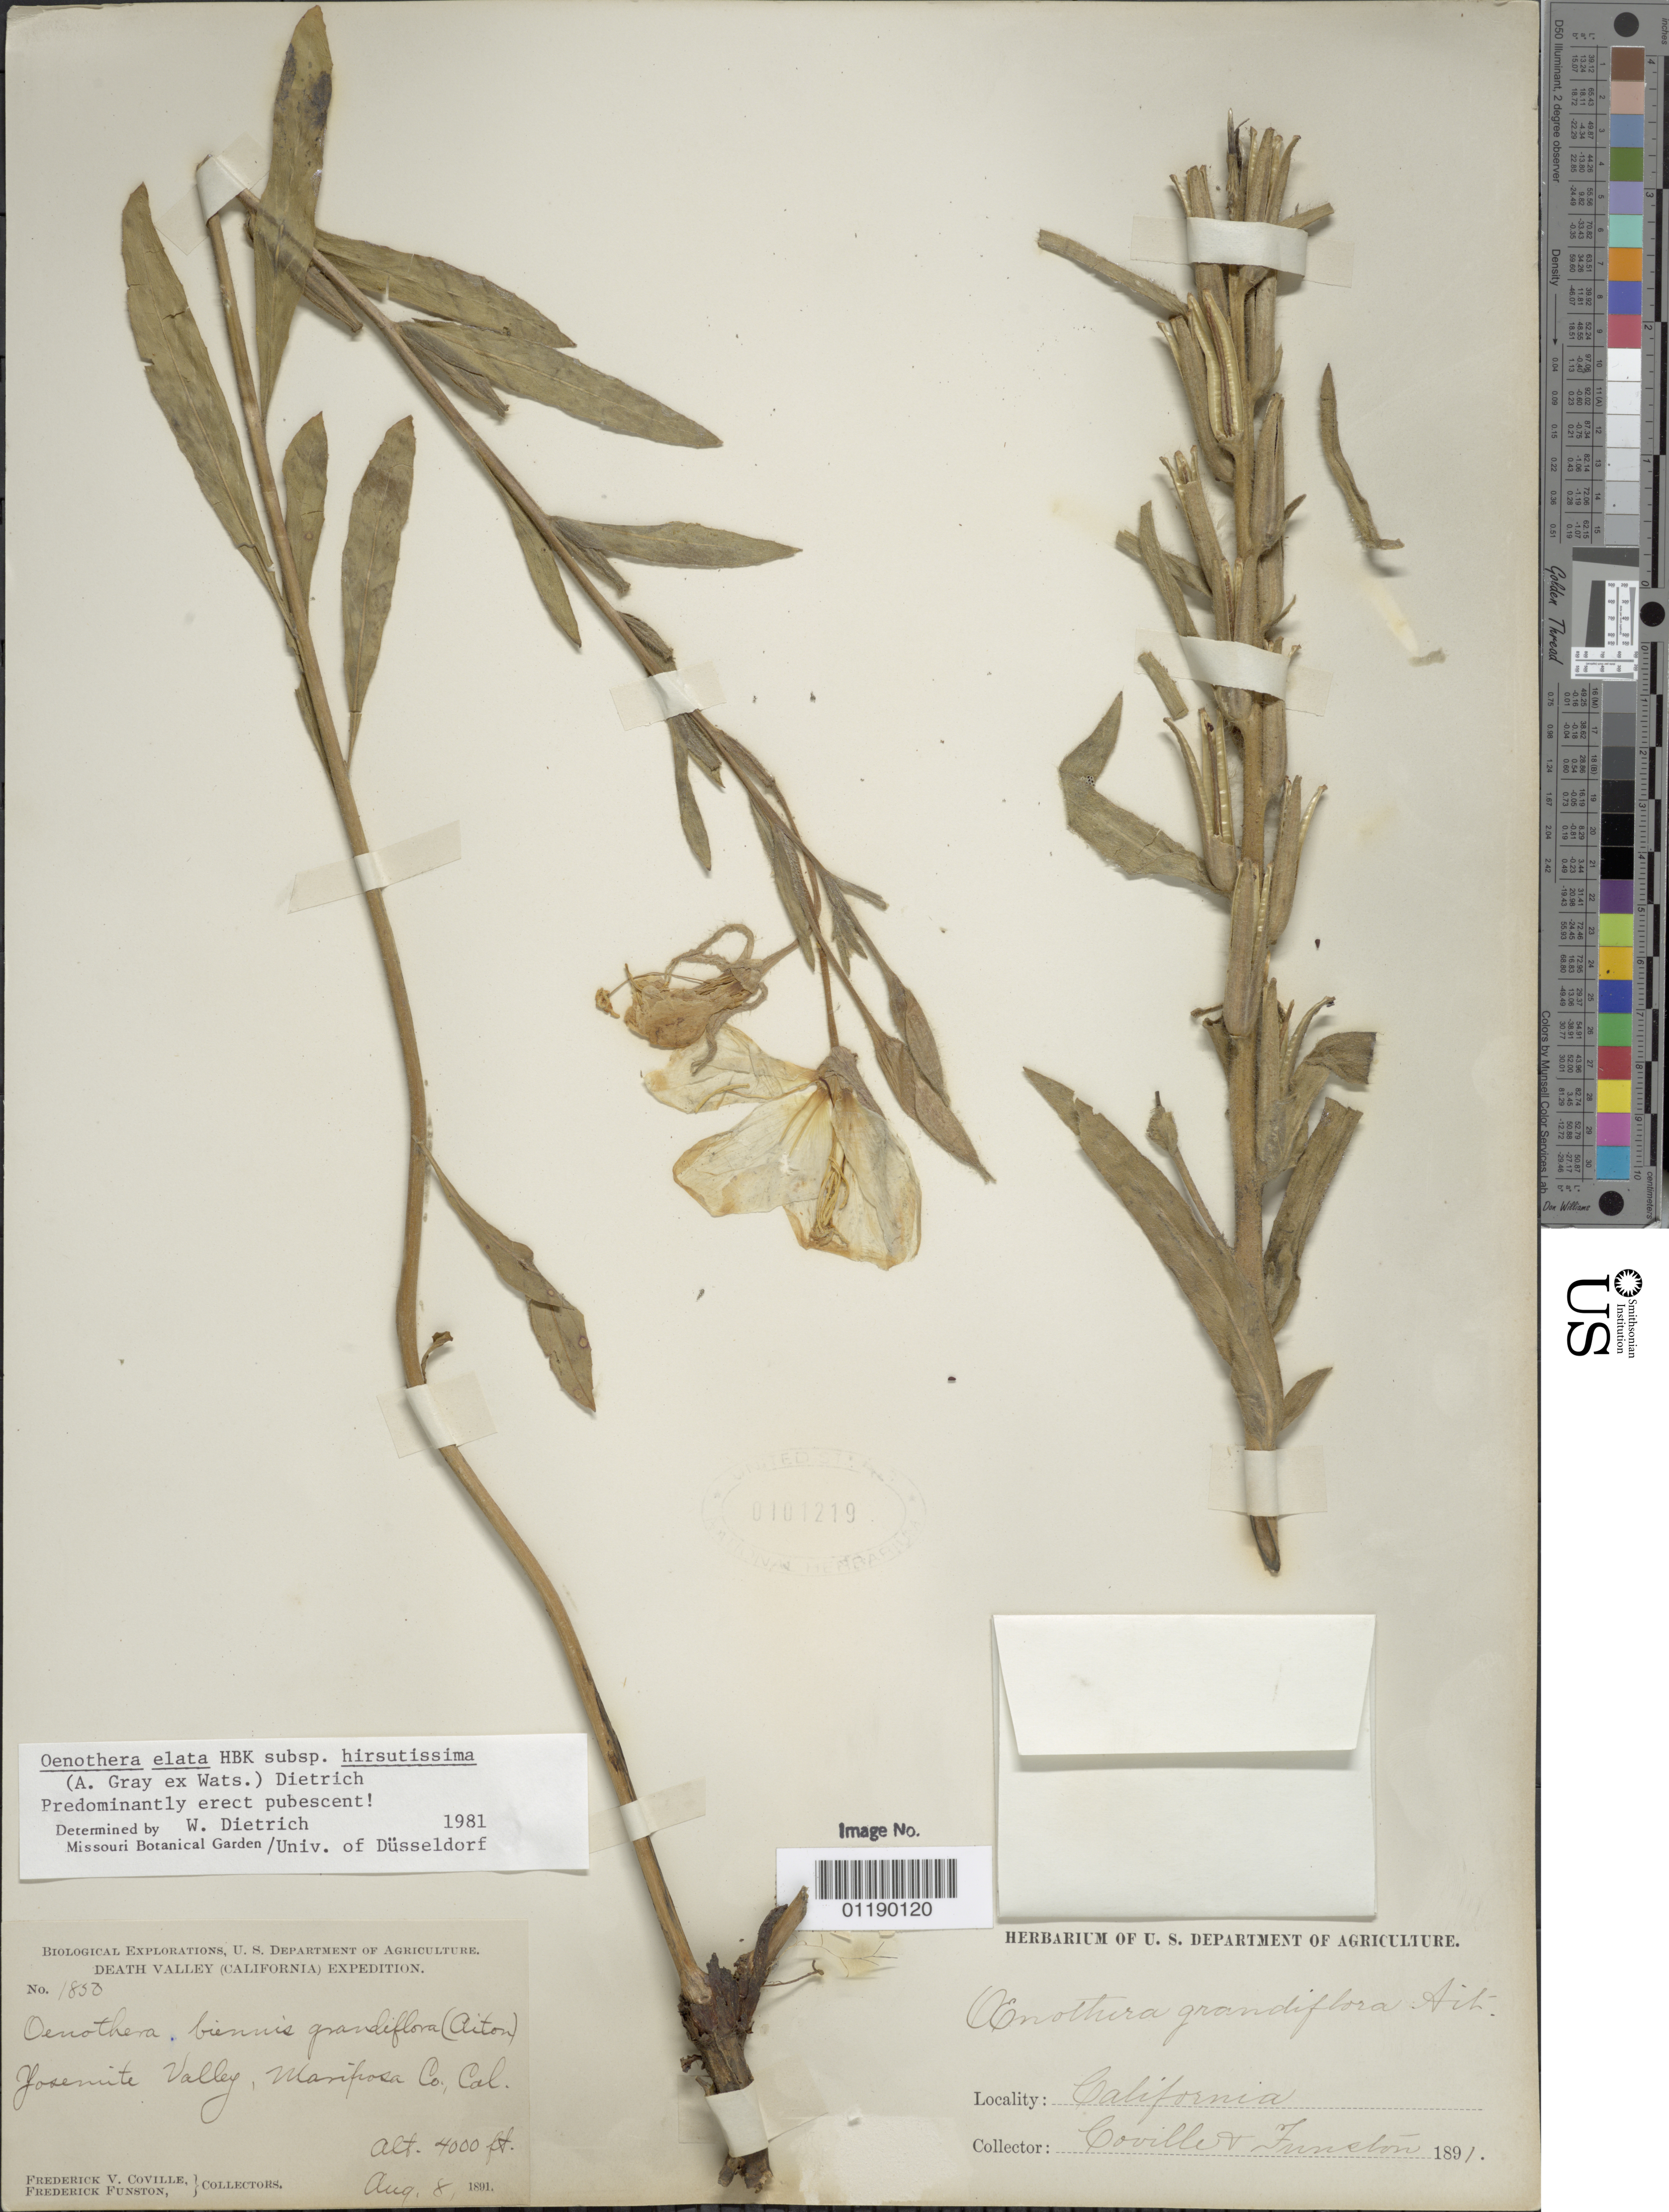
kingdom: Plantae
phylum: Tracheophyta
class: Magnoliopsida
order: Myrtales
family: Onagraceae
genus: Oenothera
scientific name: Oenothera elata subsp. hirsutissima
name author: (A. Gray ex S. Watson) W. Dietr.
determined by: Dietrich, W.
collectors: F. V. Coville & F. Funston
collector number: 1850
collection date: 1891-08-08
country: United States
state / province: California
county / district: Mariposa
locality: Yosemite Valley.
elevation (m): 1219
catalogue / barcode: US 101219